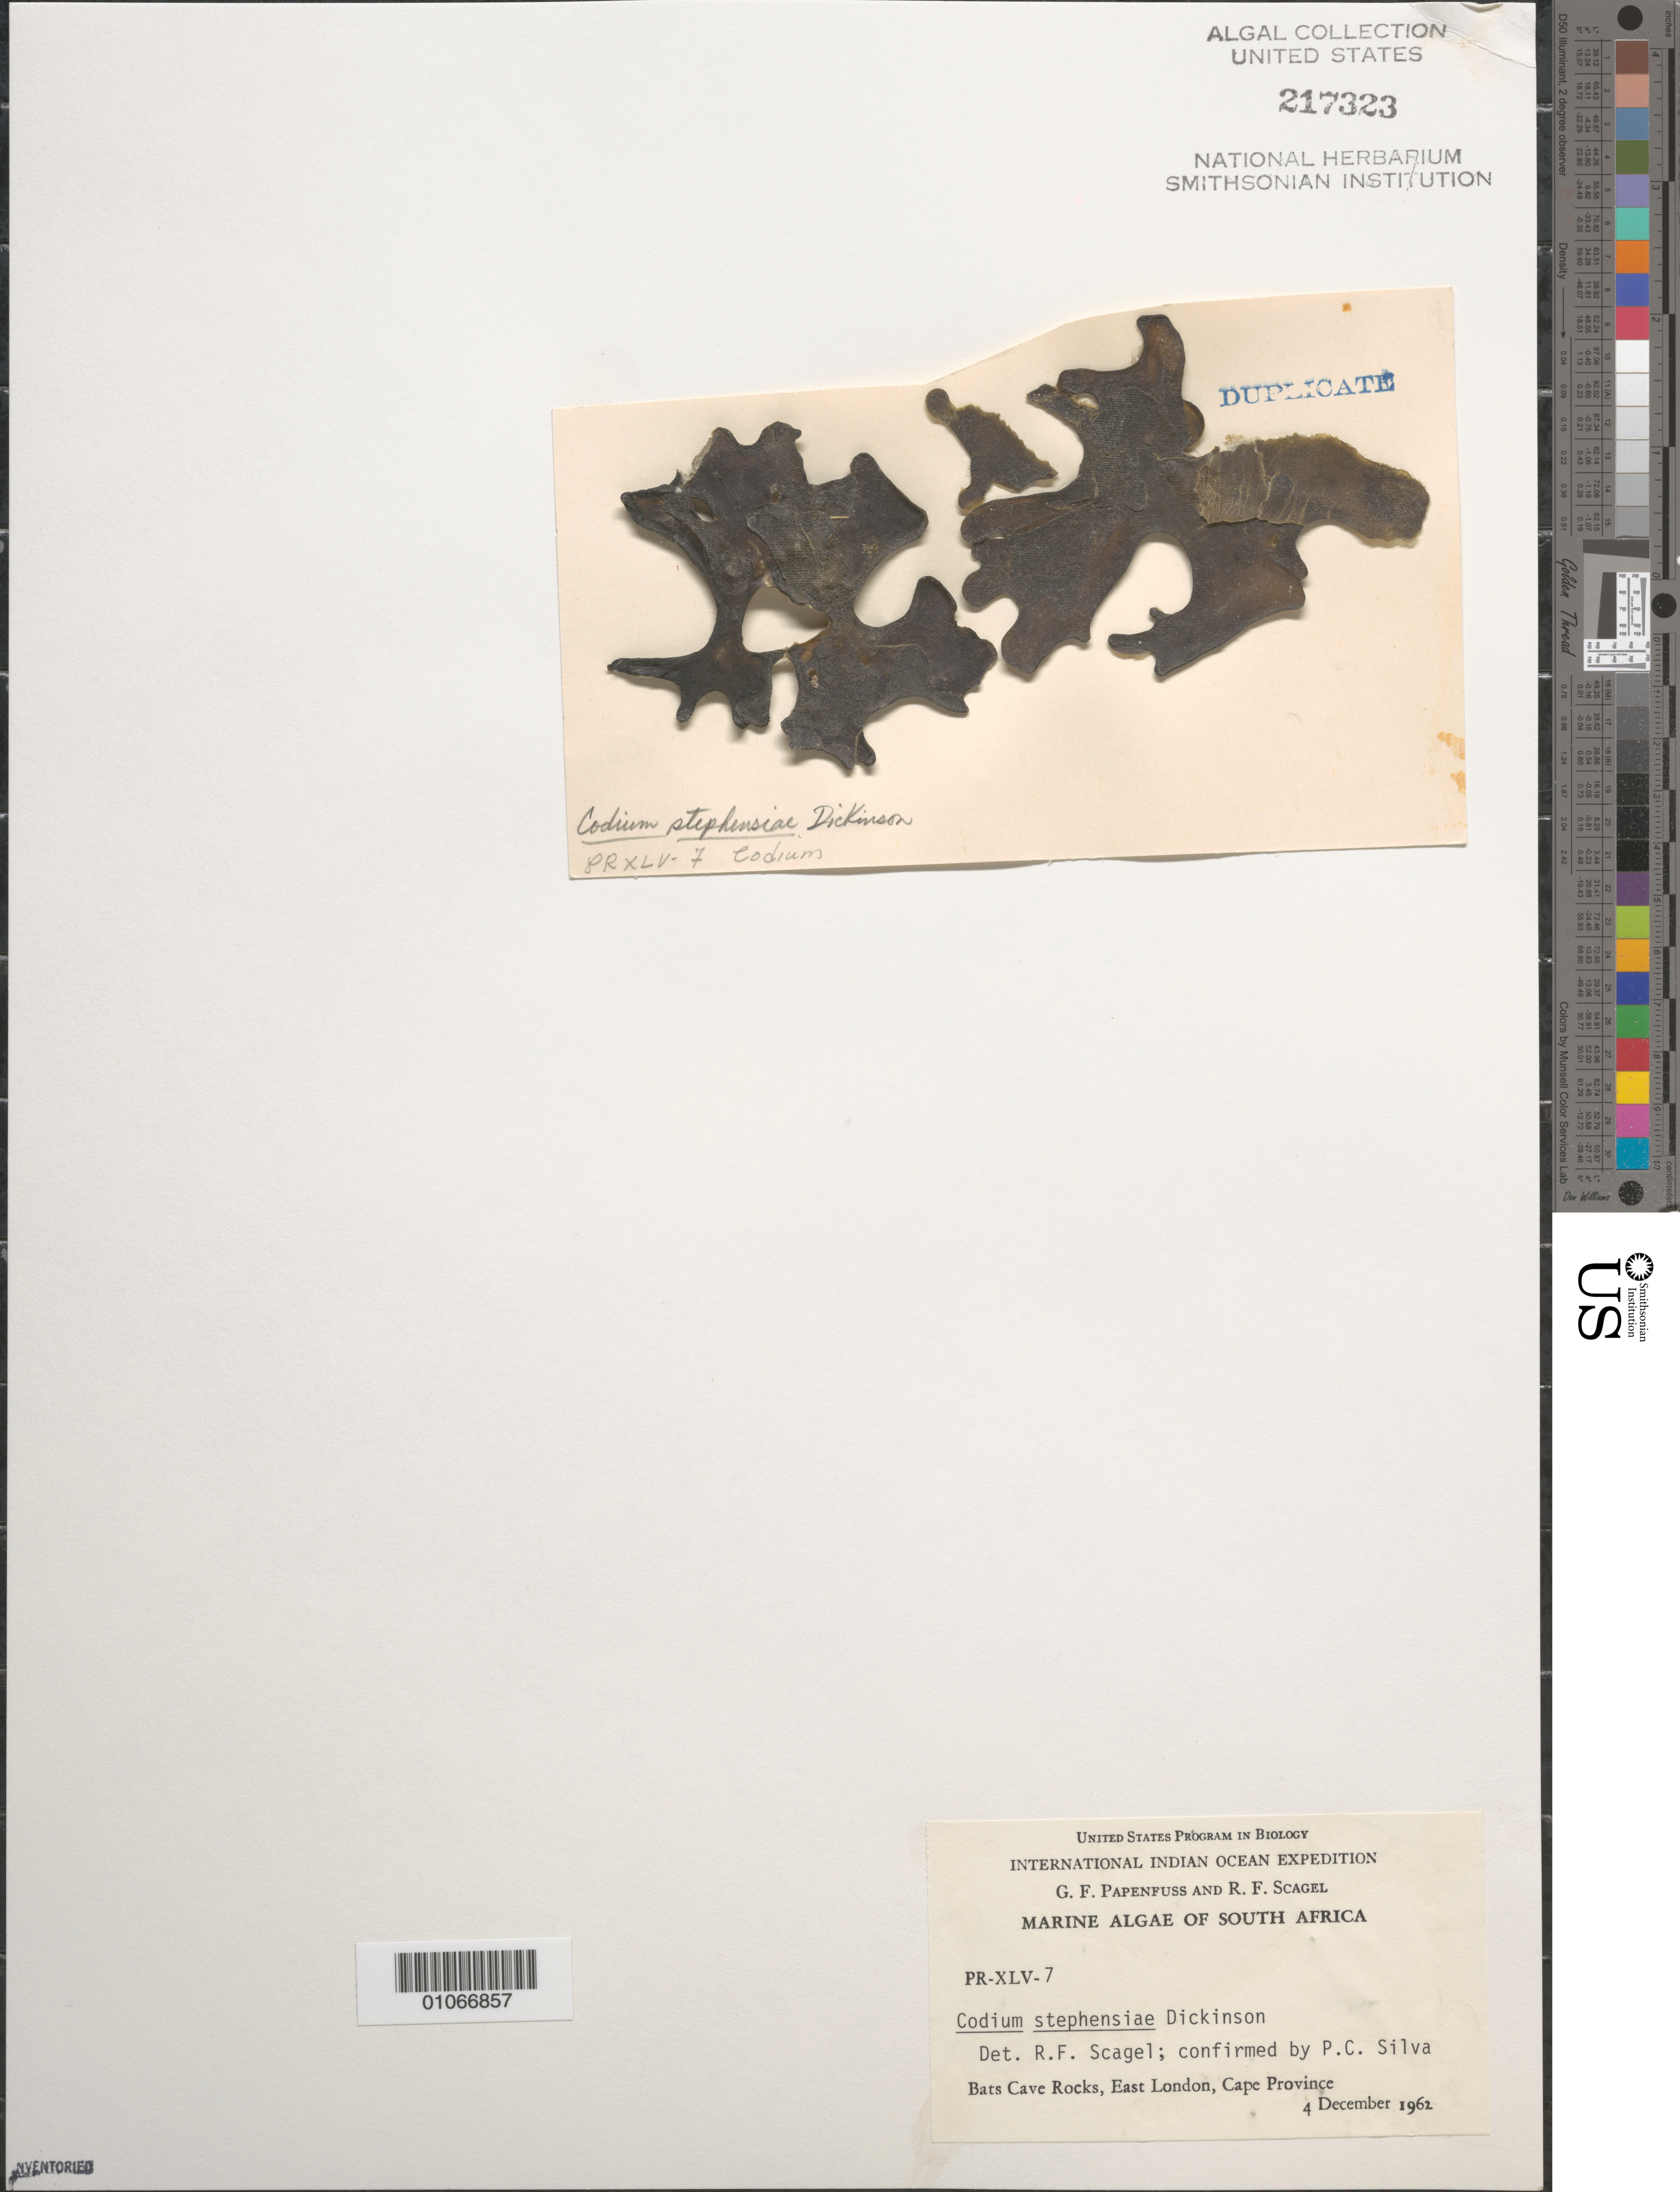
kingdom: Plantae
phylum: Chlorophyta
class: Ulvophyceae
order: Bryopsidales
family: Codiaceae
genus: Codium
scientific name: Codium stephensiae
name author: C.I. Dickinson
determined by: Scagel, R. F.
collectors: G. Papenfuss & R. F. Scagel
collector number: PR-XLV-7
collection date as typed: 04 Dec 1962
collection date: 1962-12-04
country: South Africa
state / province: Eastern Cape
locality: Bats Cave Rocks, East London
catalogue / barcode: US 217323